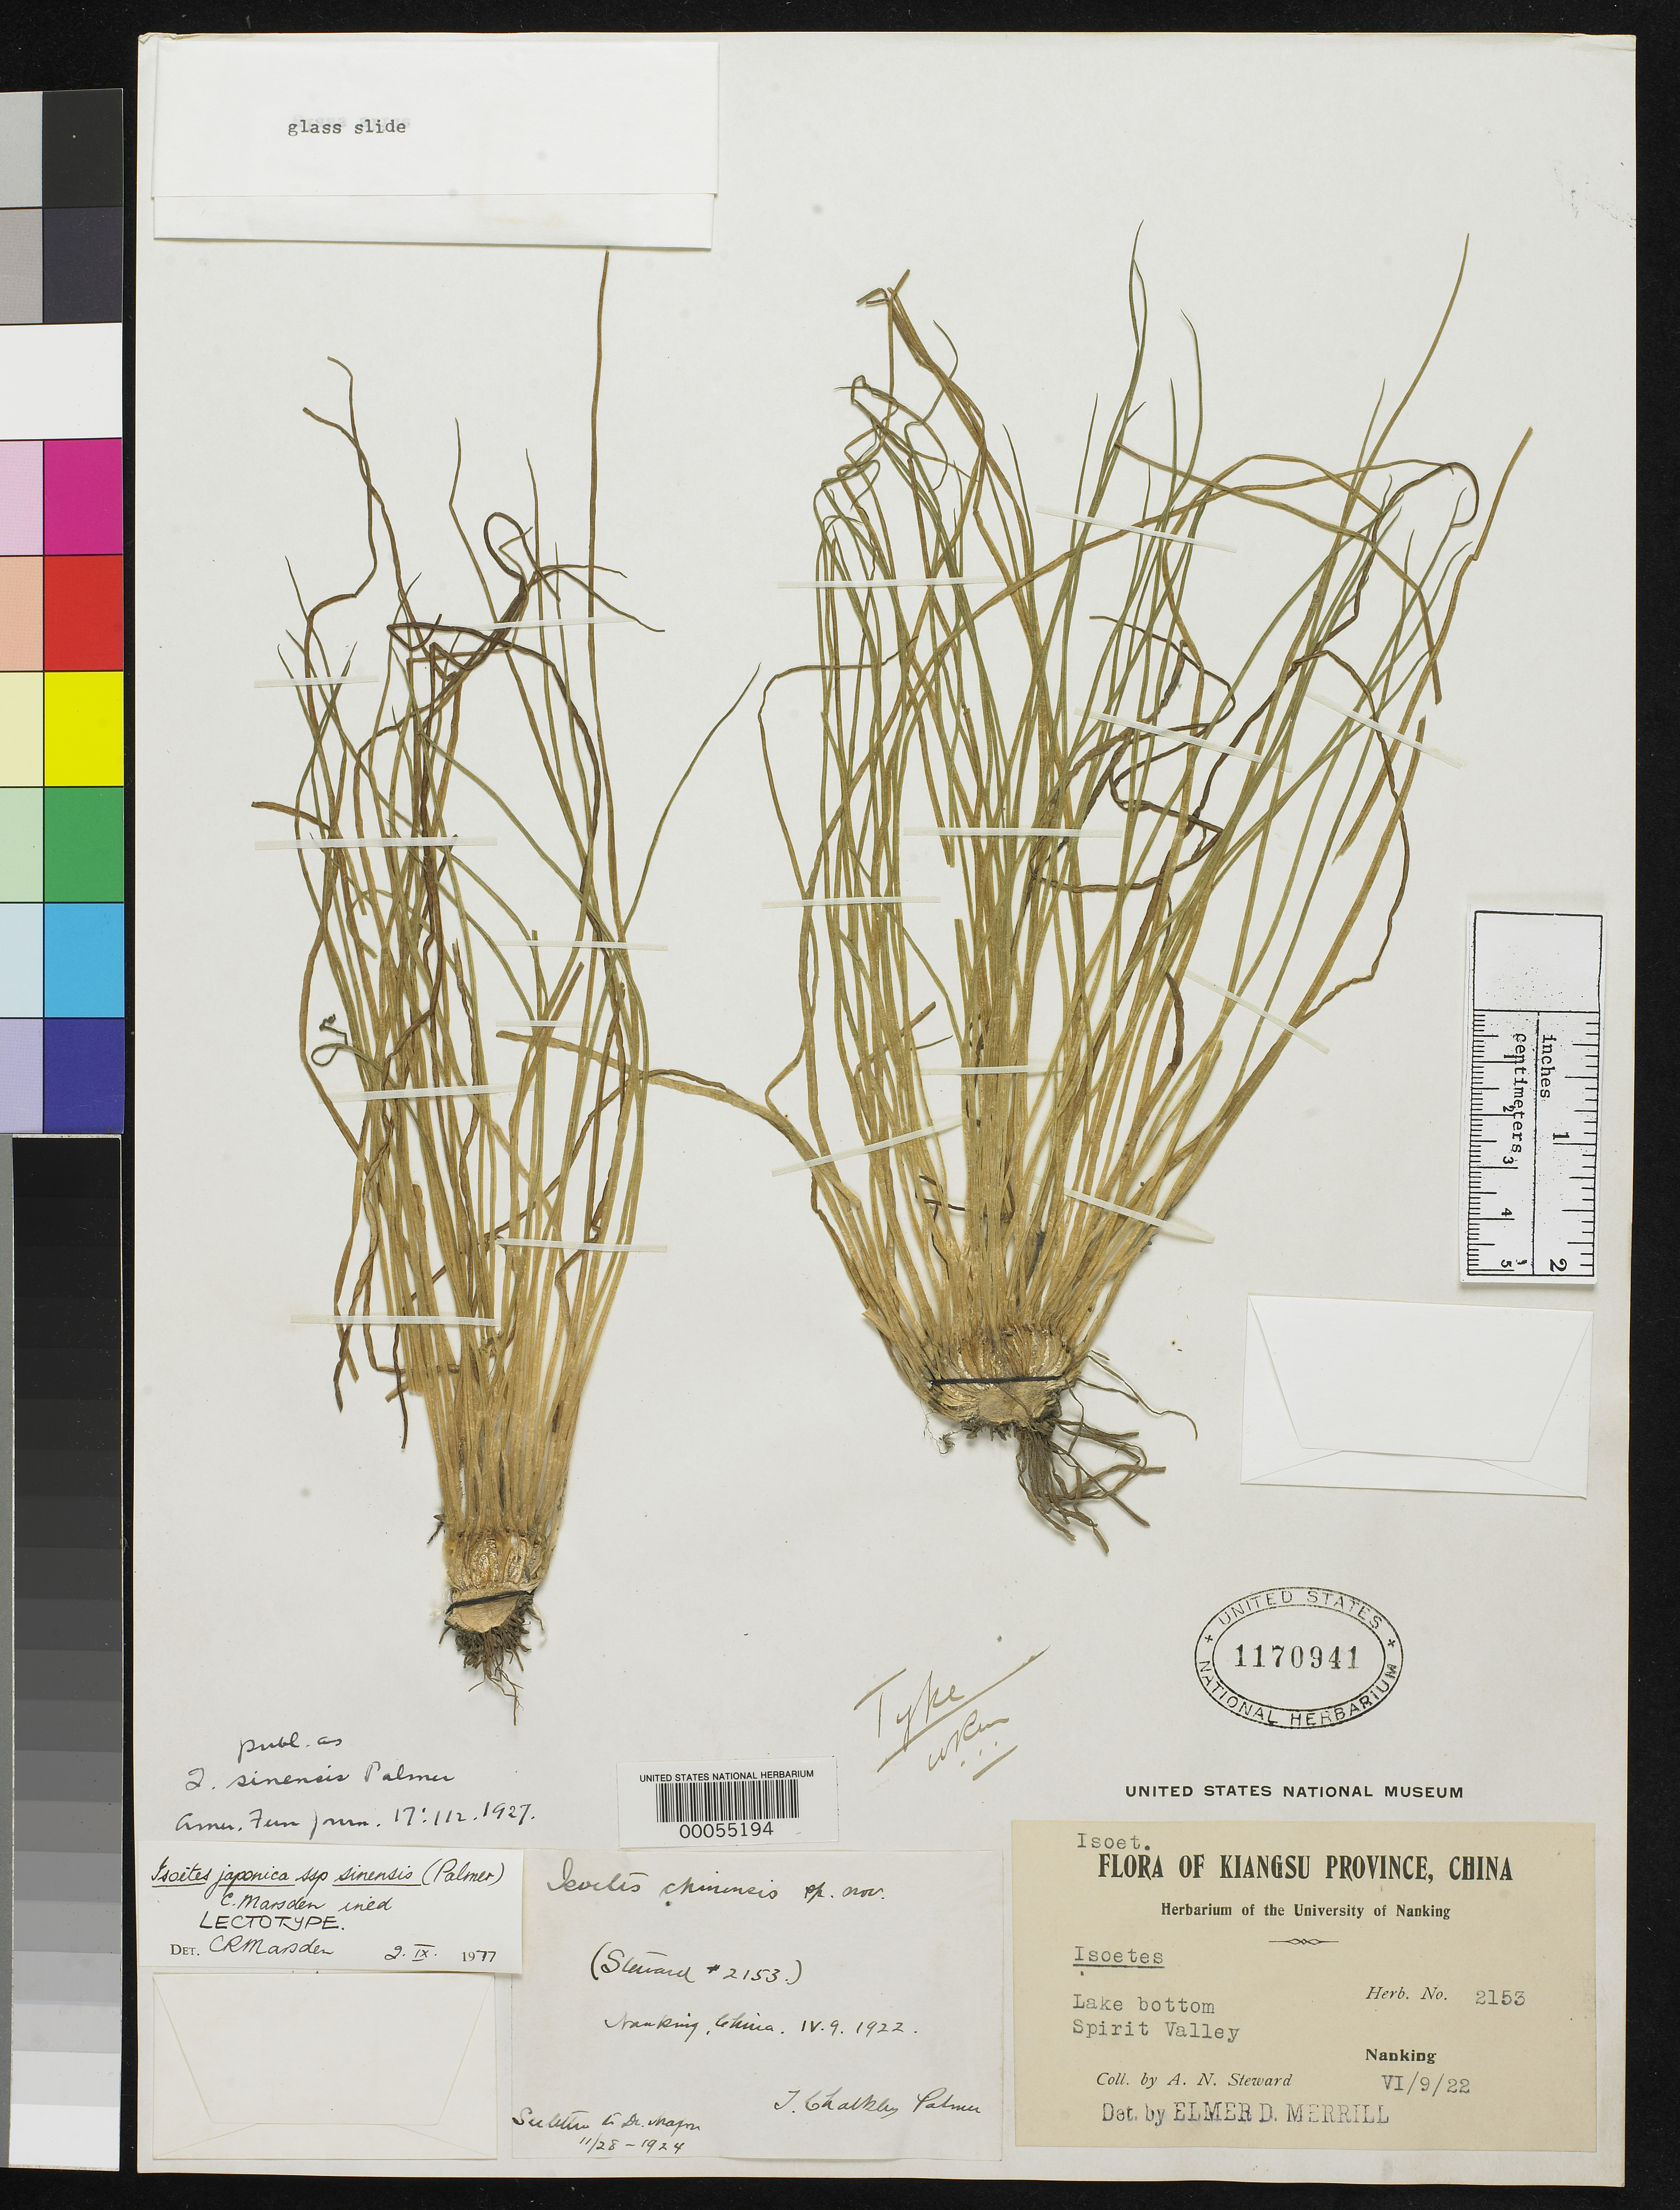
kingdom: Plantae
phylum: Tracheophyta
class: Lycopodiopsida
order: Isoetales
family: Isoetaceae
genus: Isoetes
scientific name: Isoetes sinensis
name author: T.C. Palmer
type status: Holotype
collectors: A. N. Steward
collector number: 2153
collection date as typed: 09 Jun 1922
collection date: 1922-06-09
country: China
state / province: Jiangsu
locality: Lake bottom, Spirit Valley.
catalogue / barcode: US 1170941